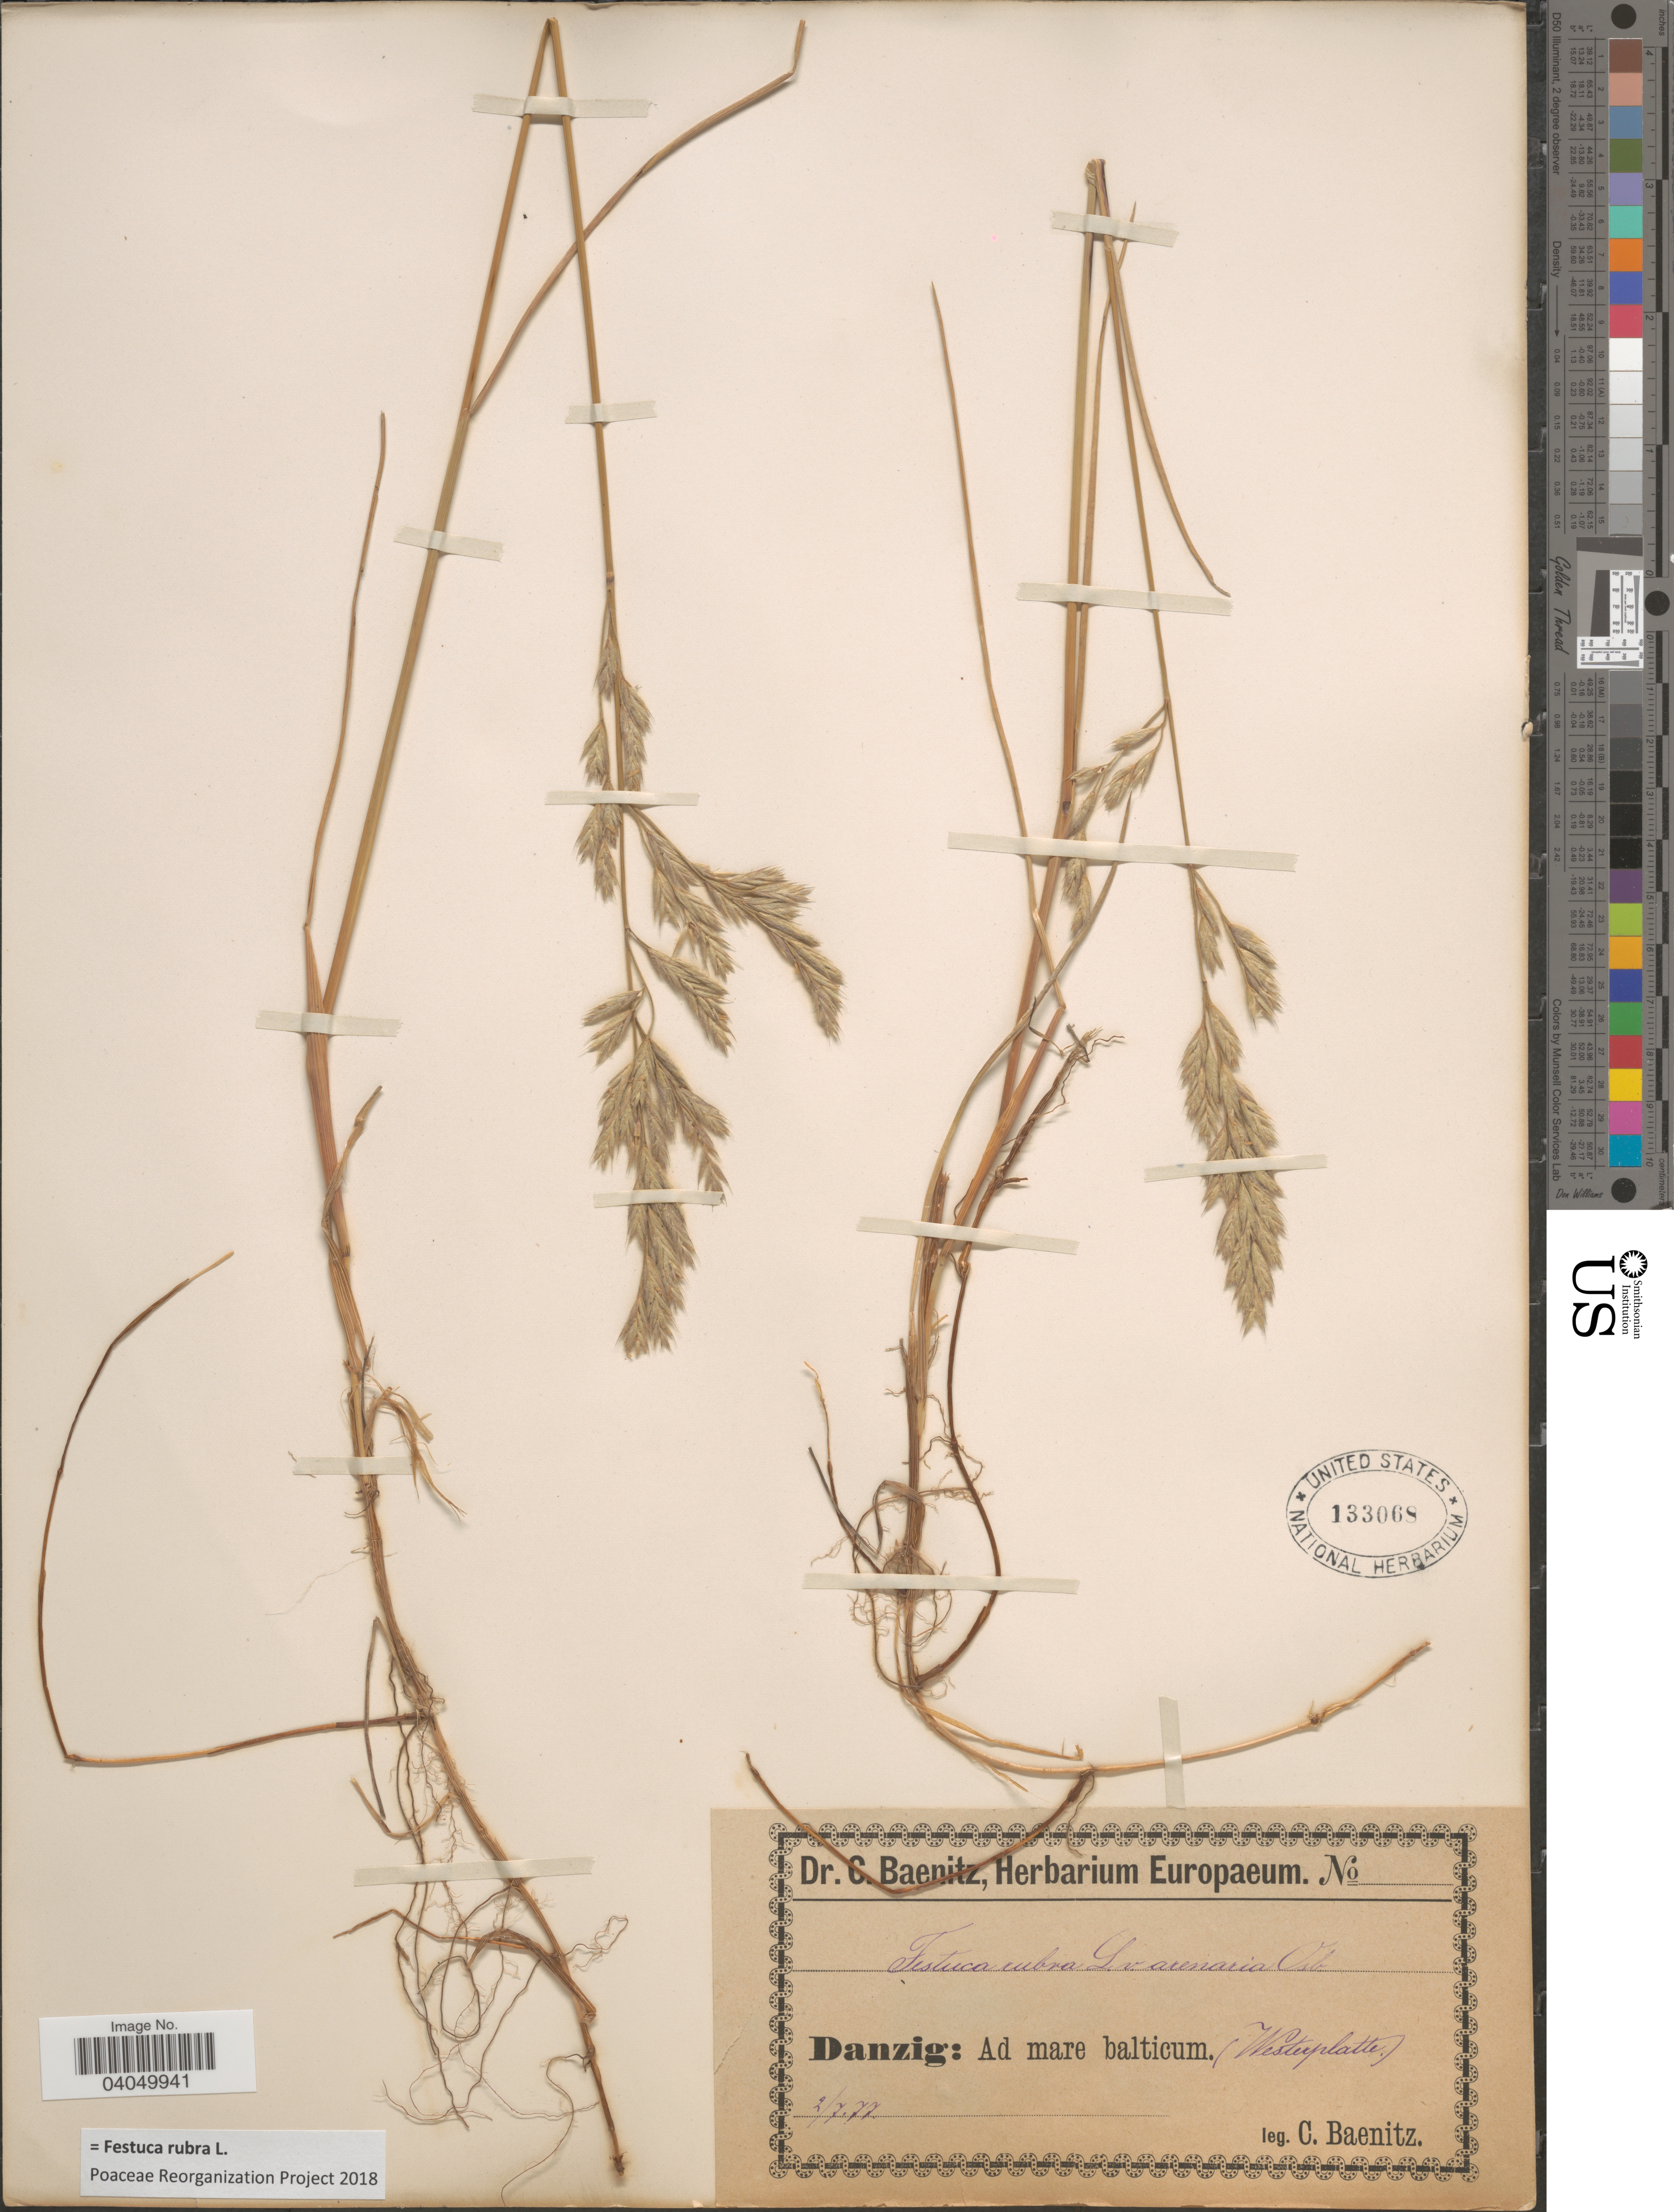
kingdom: Plantae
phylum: Tracheophyta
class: Liliopsida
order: Poales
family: Poaceae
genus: Festuca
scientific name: Festuca rubra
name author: L.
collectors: C. G. Baenitz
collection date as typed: Transcribed d/m/y: 2/7/77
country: Poland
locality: Danzig: Ad mare balticum. Westerplatte.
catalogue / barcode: US 133068